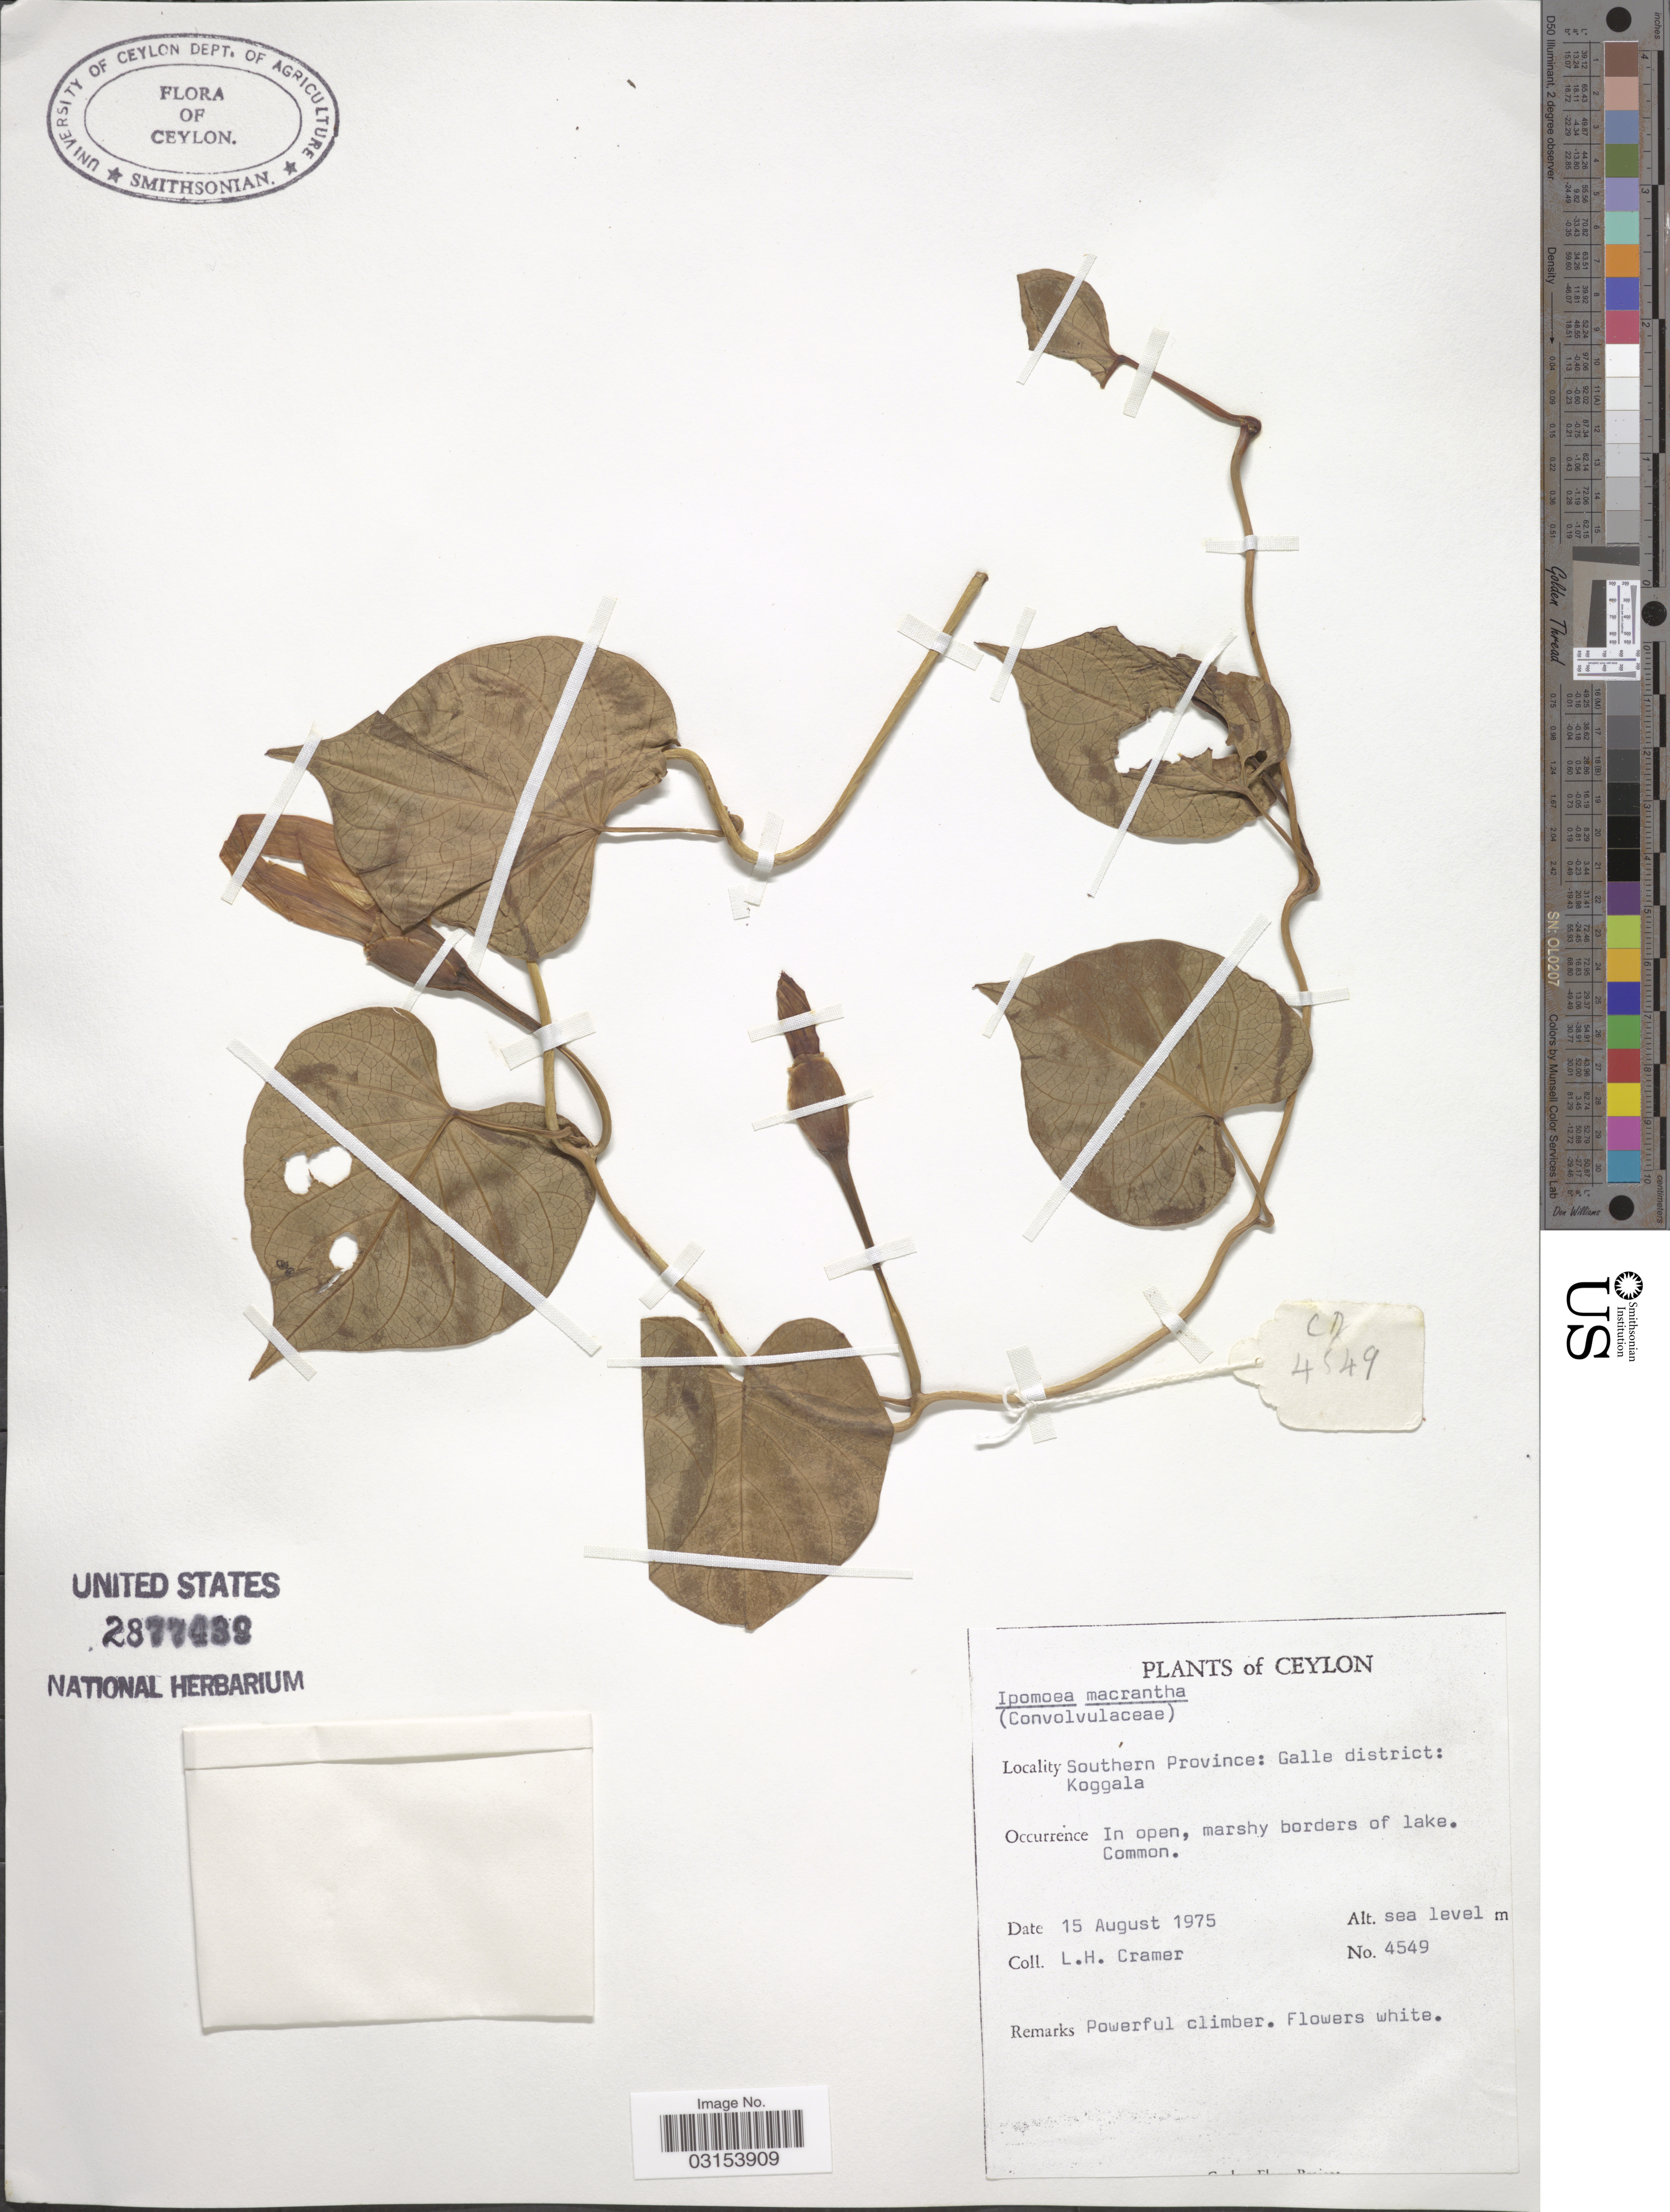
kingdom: Plantae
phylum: Tracheophyta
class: Magnoliopsida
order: Solanales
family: Convolvulaceae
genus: Ipomoea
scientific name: Ipomoea macrantha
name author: Roem. & Schult.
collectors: L. H. Cramer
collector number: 4549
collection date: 1975-08-15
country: Sri Lanka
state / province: Southern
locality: Ceylon. Galle district: Koggala. In open, marshy borders of lake.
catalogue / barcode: US 2877439